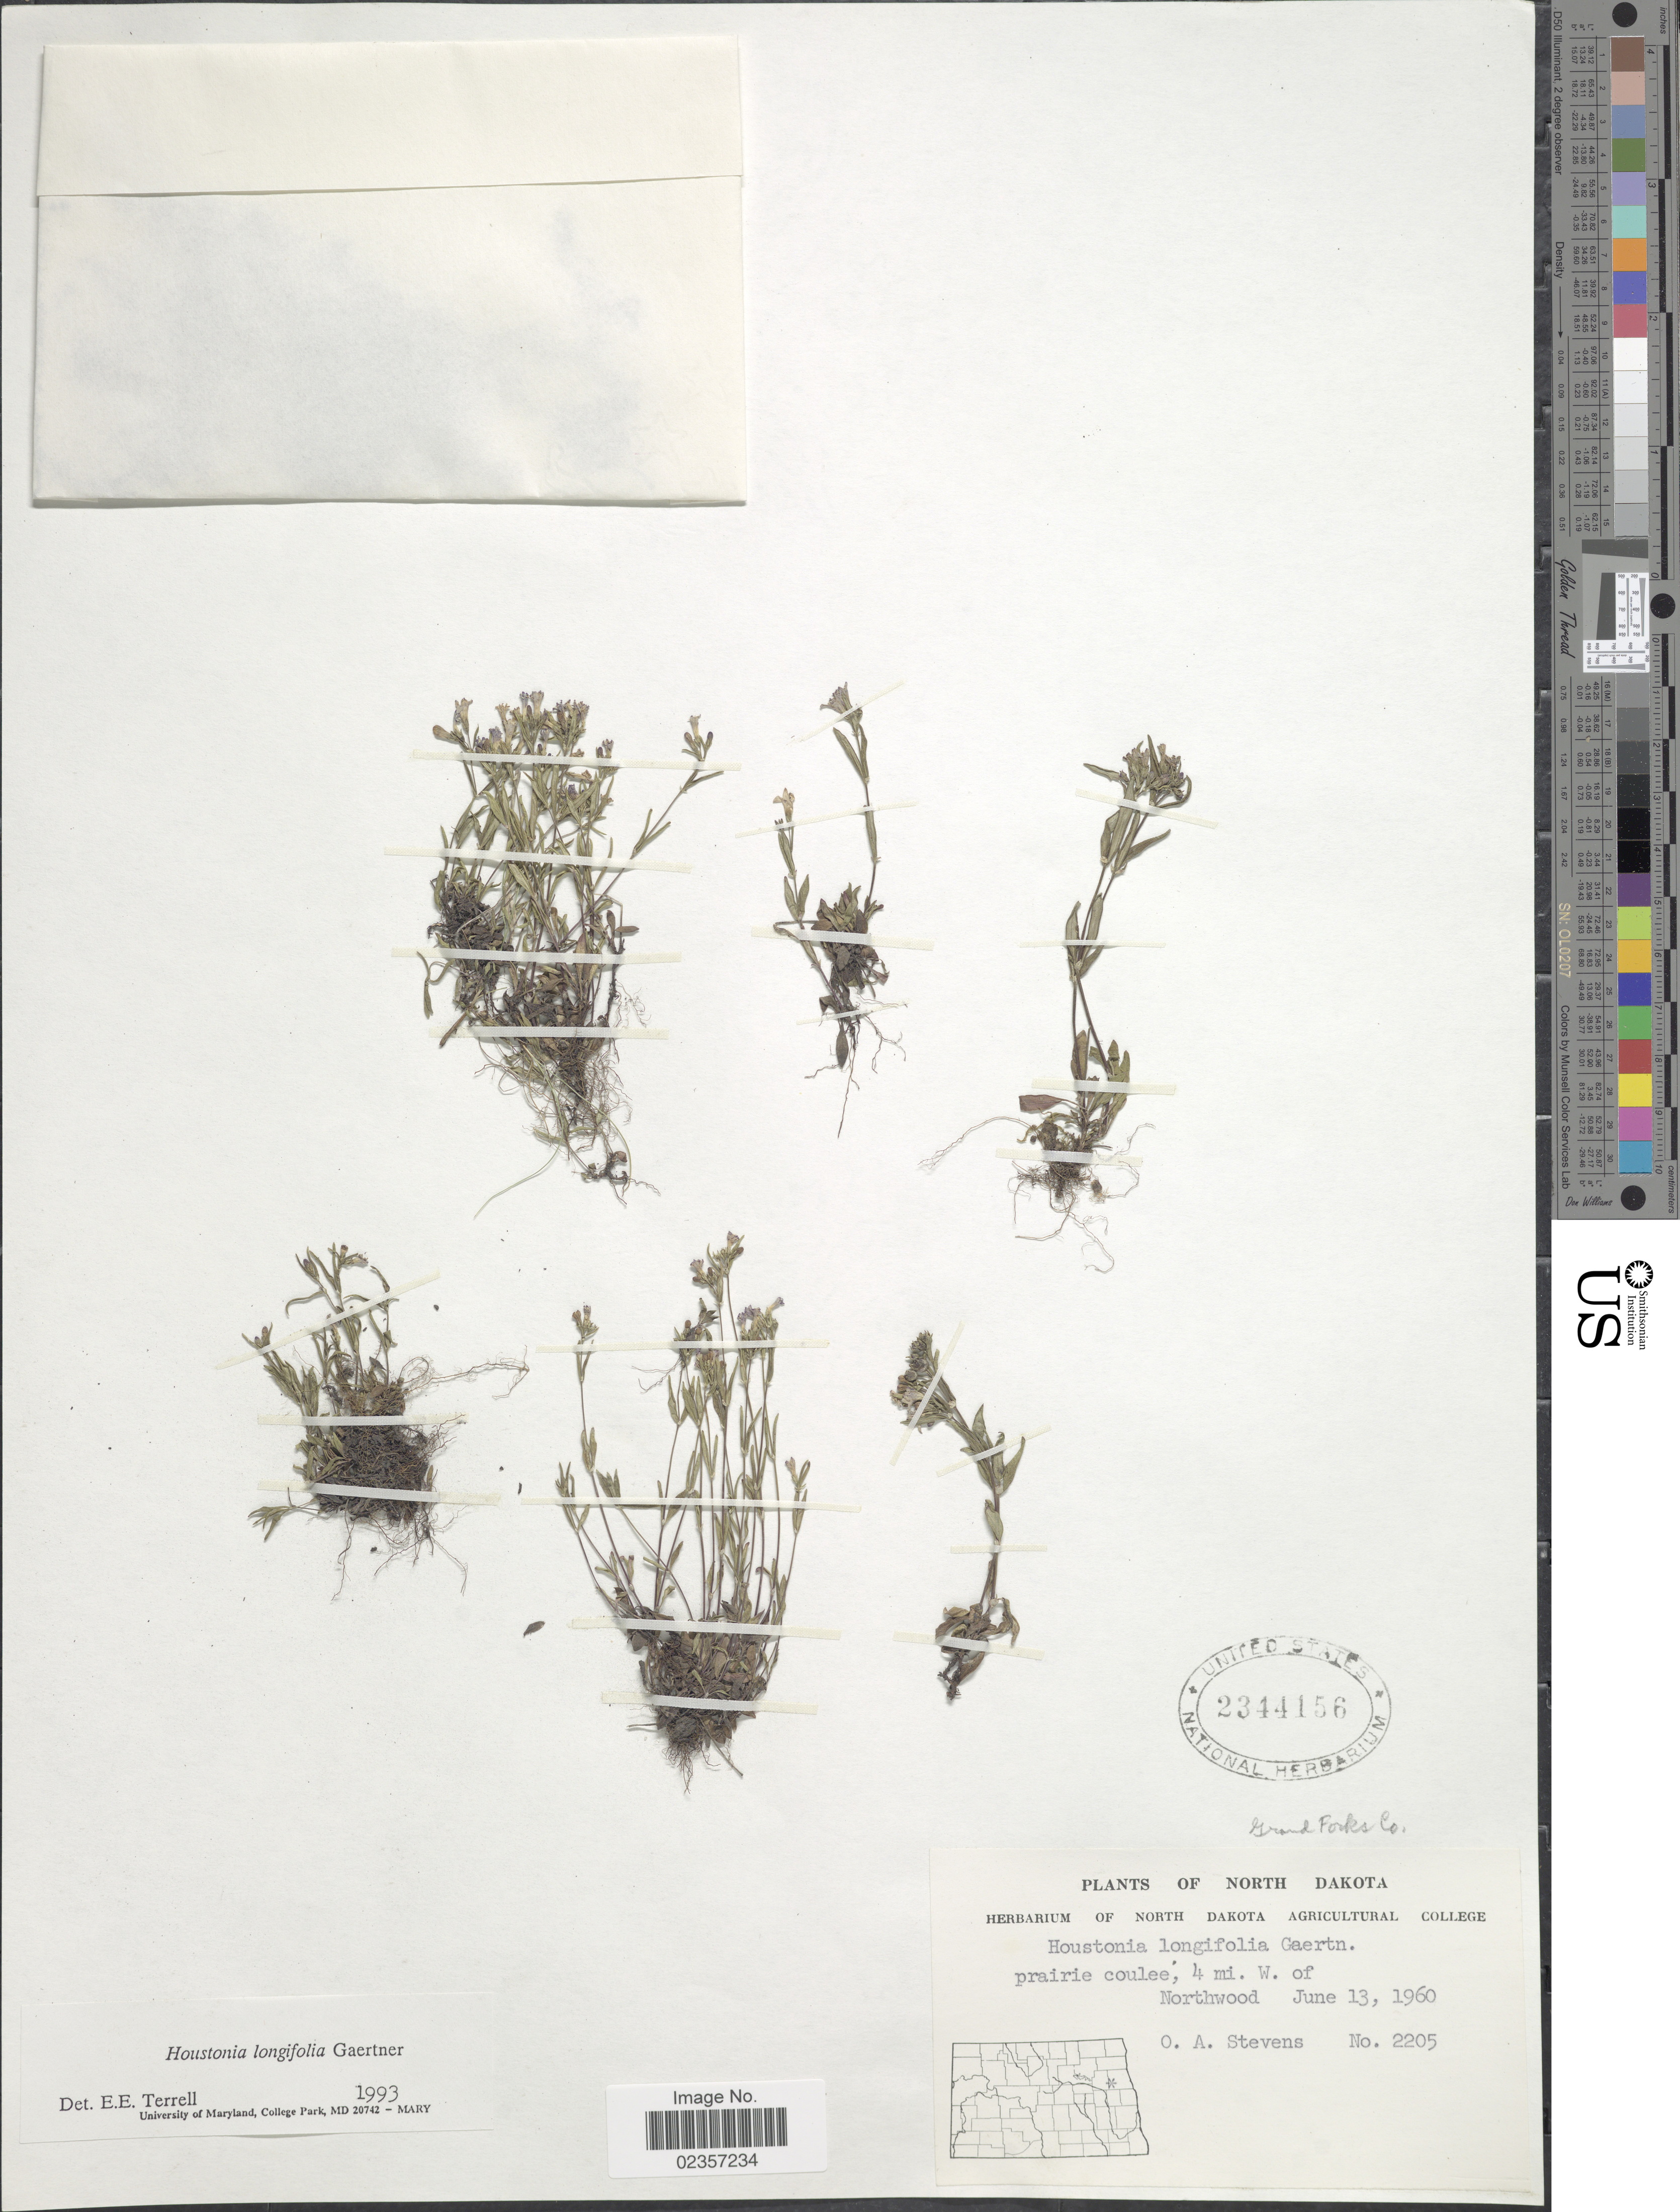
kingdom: Plantae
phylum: Tracheophyta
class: Magnoliopsida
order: Gentianales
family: Rubiaceae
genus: Houstonia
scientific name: Houstonia longifolia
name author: Gaertn.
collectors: O. A. Stevens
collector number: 2205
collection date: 1960-06-13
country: United States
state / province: North Dakota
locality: Prairie coulee, 4 mi W of Northwood, Grand Forks Co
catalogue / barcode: US 2344156